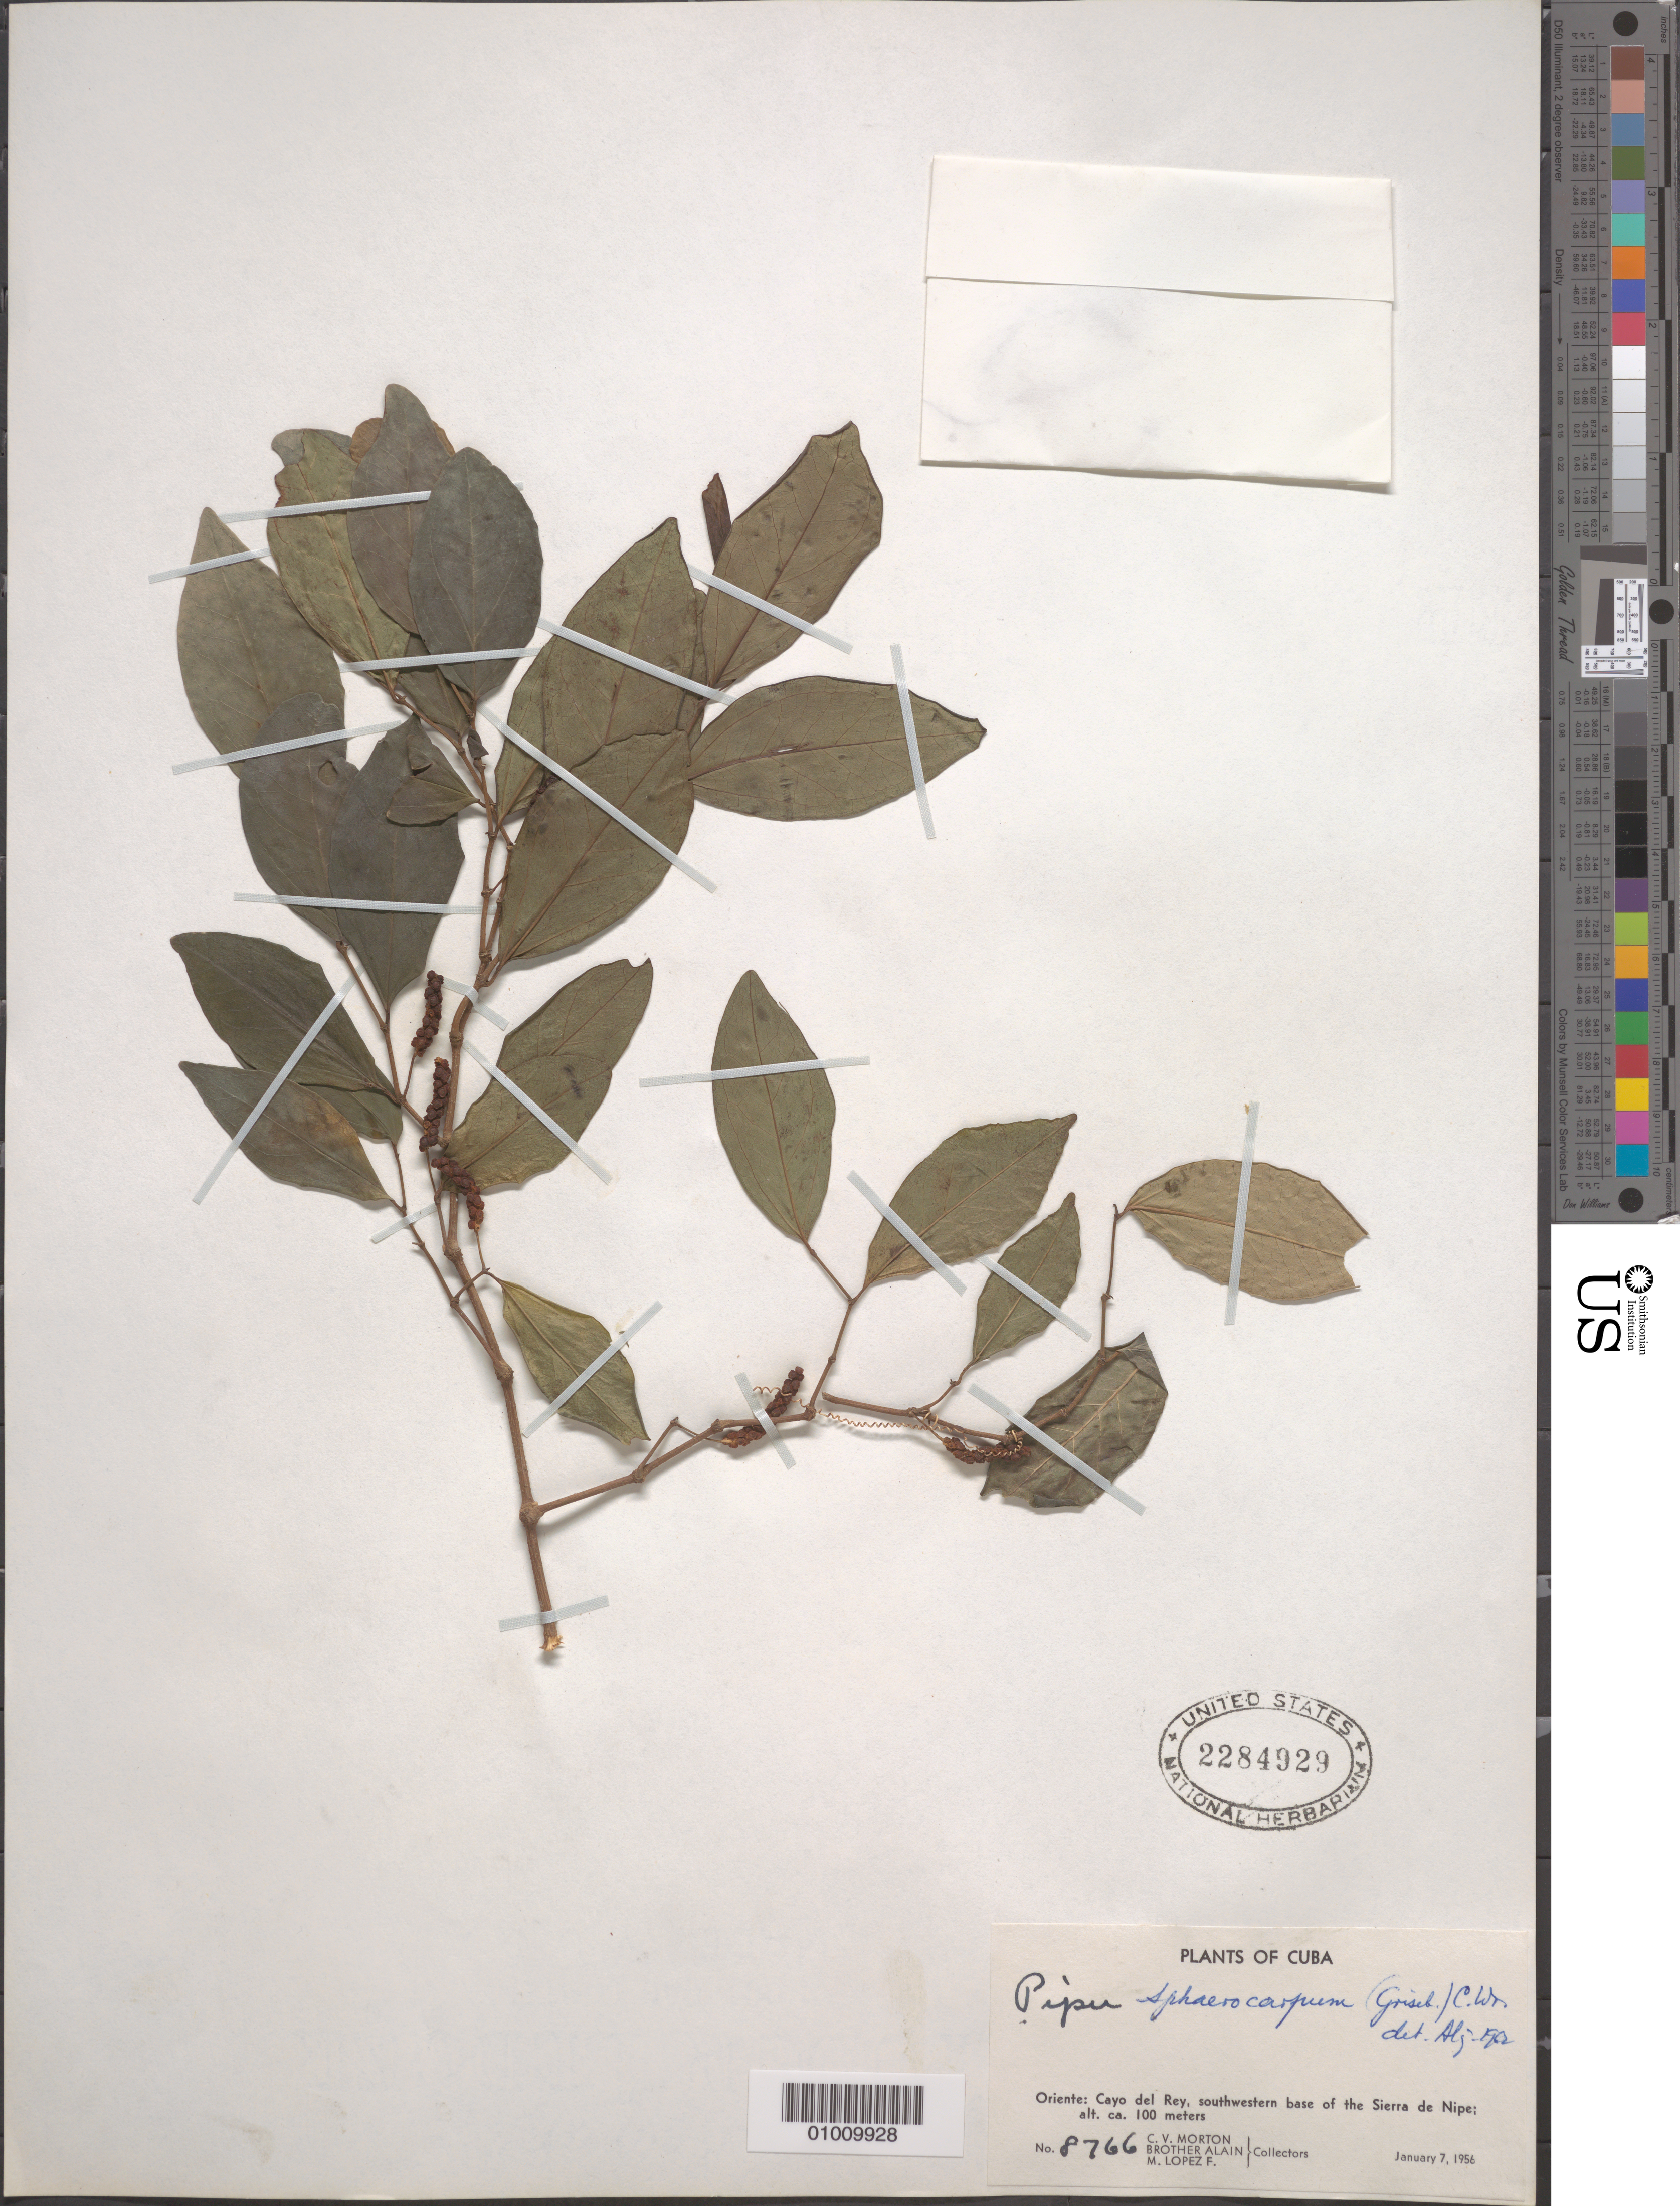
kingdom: Plantae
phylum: Tracheophyta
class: Magnoliopsida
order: Piperales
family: Piperaceae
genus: Piper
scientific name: Piper sphaerocarpum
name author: (Griseb.) C. Wright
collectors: C. V. Morton, A. H. Liogier & M. López Figueiras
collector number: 8766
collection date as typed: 07 Jan 1956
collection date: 1956-01-07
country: Cuba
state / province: Holguín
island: Cuba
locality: Cayo del Rey, Southwestern base of the Sierra de Nipe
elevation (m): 100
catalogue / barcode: US 2284929